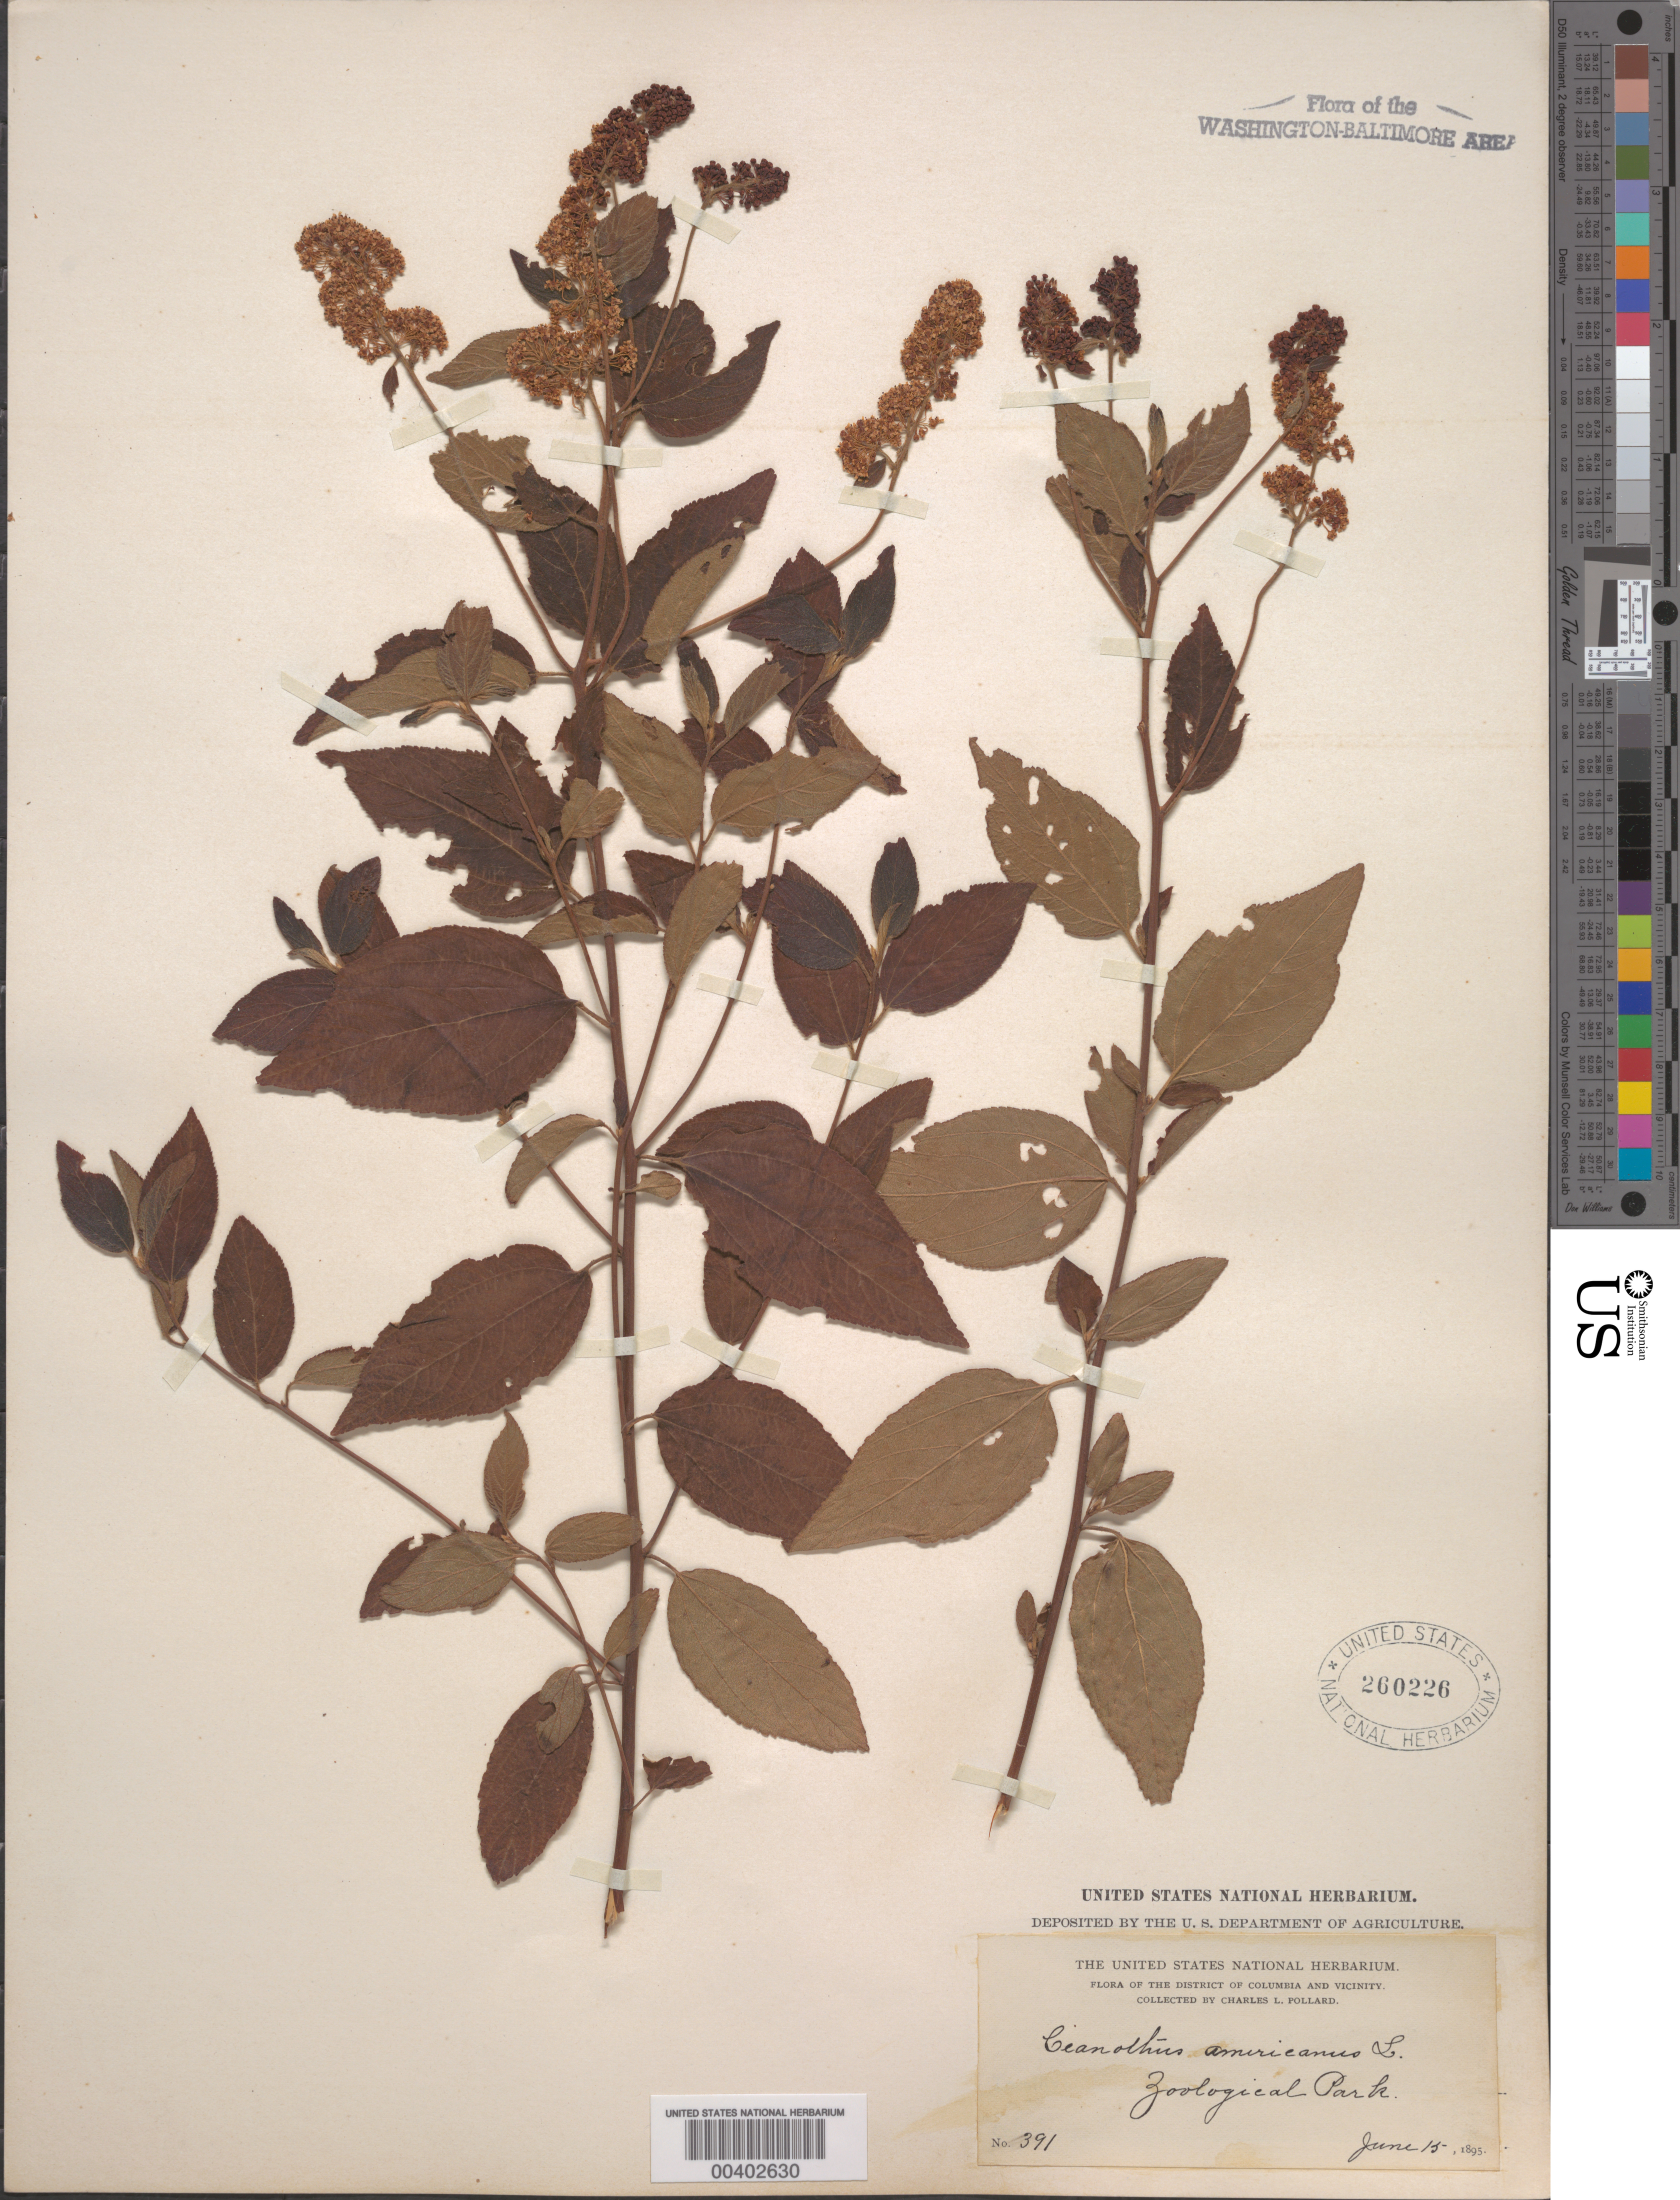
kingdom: Plantae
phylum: Tracheophyta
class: Magnoliopsida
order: Rosales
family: Rhamnaceae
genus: Ceanothus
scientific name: Ceanothus americanus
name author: L.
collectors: C. L. Pollard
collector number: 391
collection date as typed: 15 Jun 1895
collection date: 1895-06-15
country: United States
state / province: District of Columbia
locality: Zoological Park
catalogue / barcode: US 260226